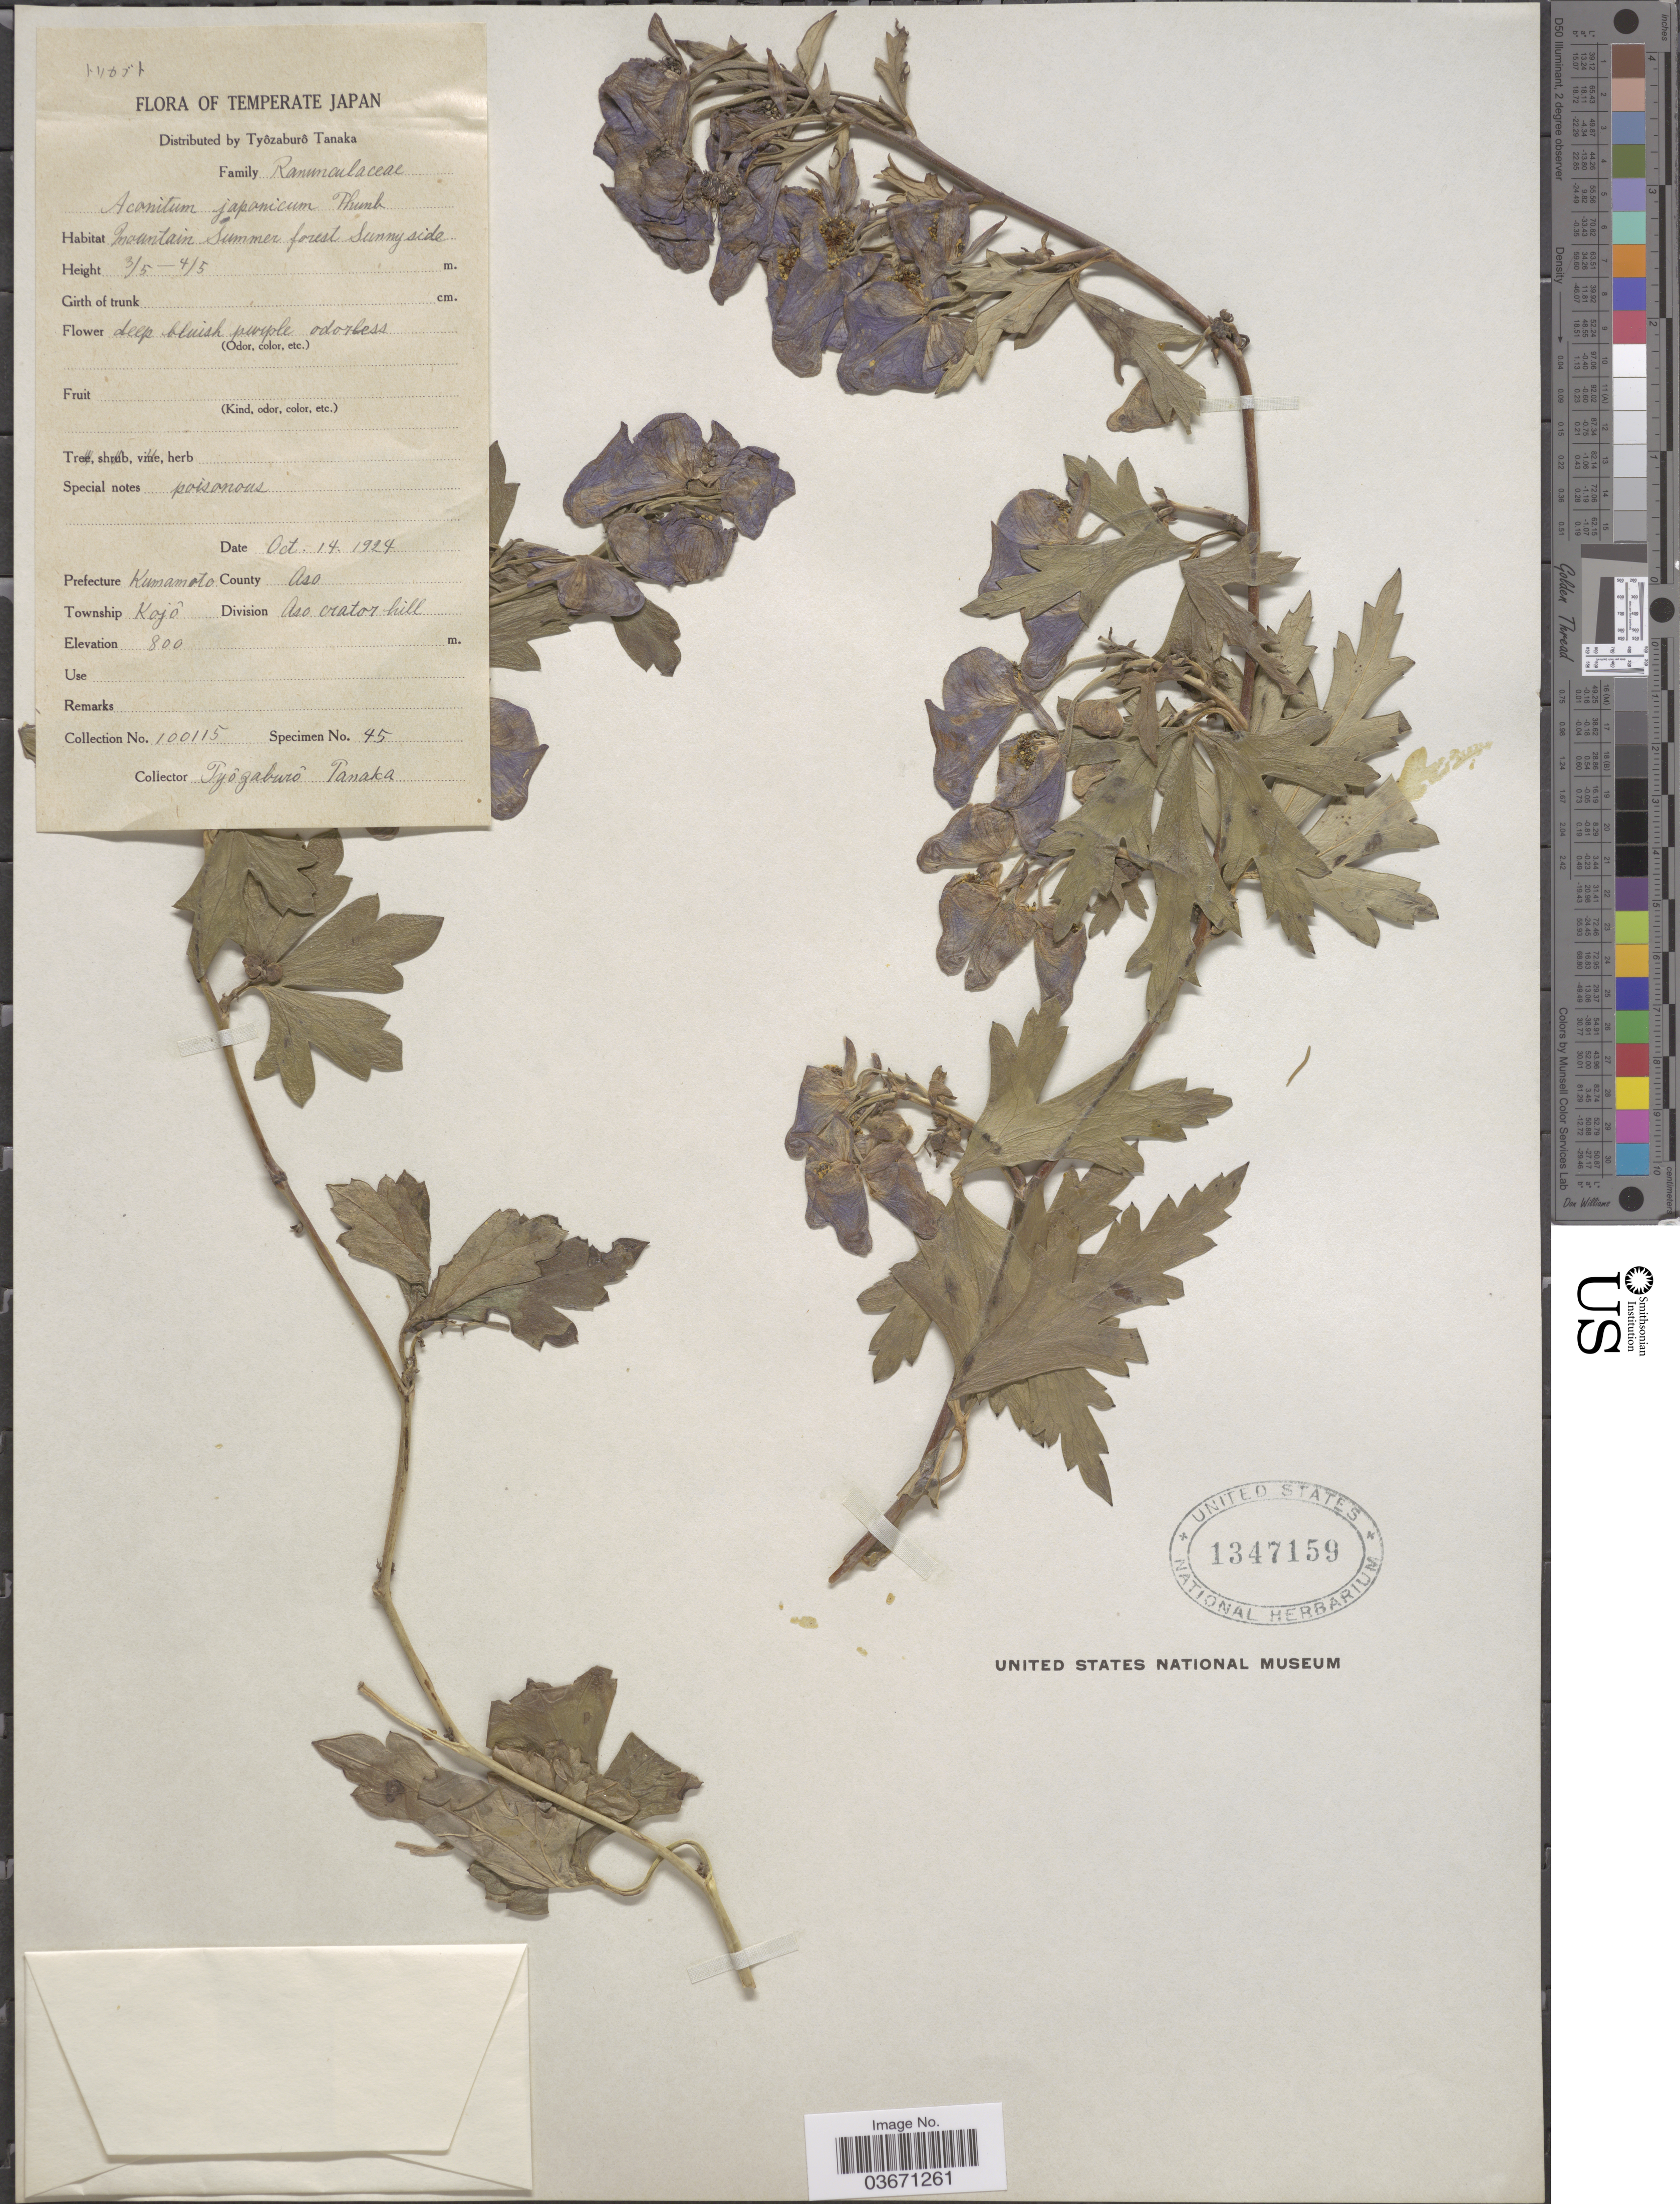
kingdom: Plantae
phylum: Tracheophyta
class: Magnoliopsida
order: Ranunculales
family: Ranunculaceae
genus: Aconitum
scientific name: Aconitum japonicum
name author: Thunb.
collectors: T. Tamaka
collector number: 100115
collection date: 1924-10-14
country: Japan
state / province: Kumamoto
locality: Prefecture Kumamoto, County Aso. Township Kojô. Division Aso crator hill.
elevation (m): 800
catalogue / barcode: US 1347159